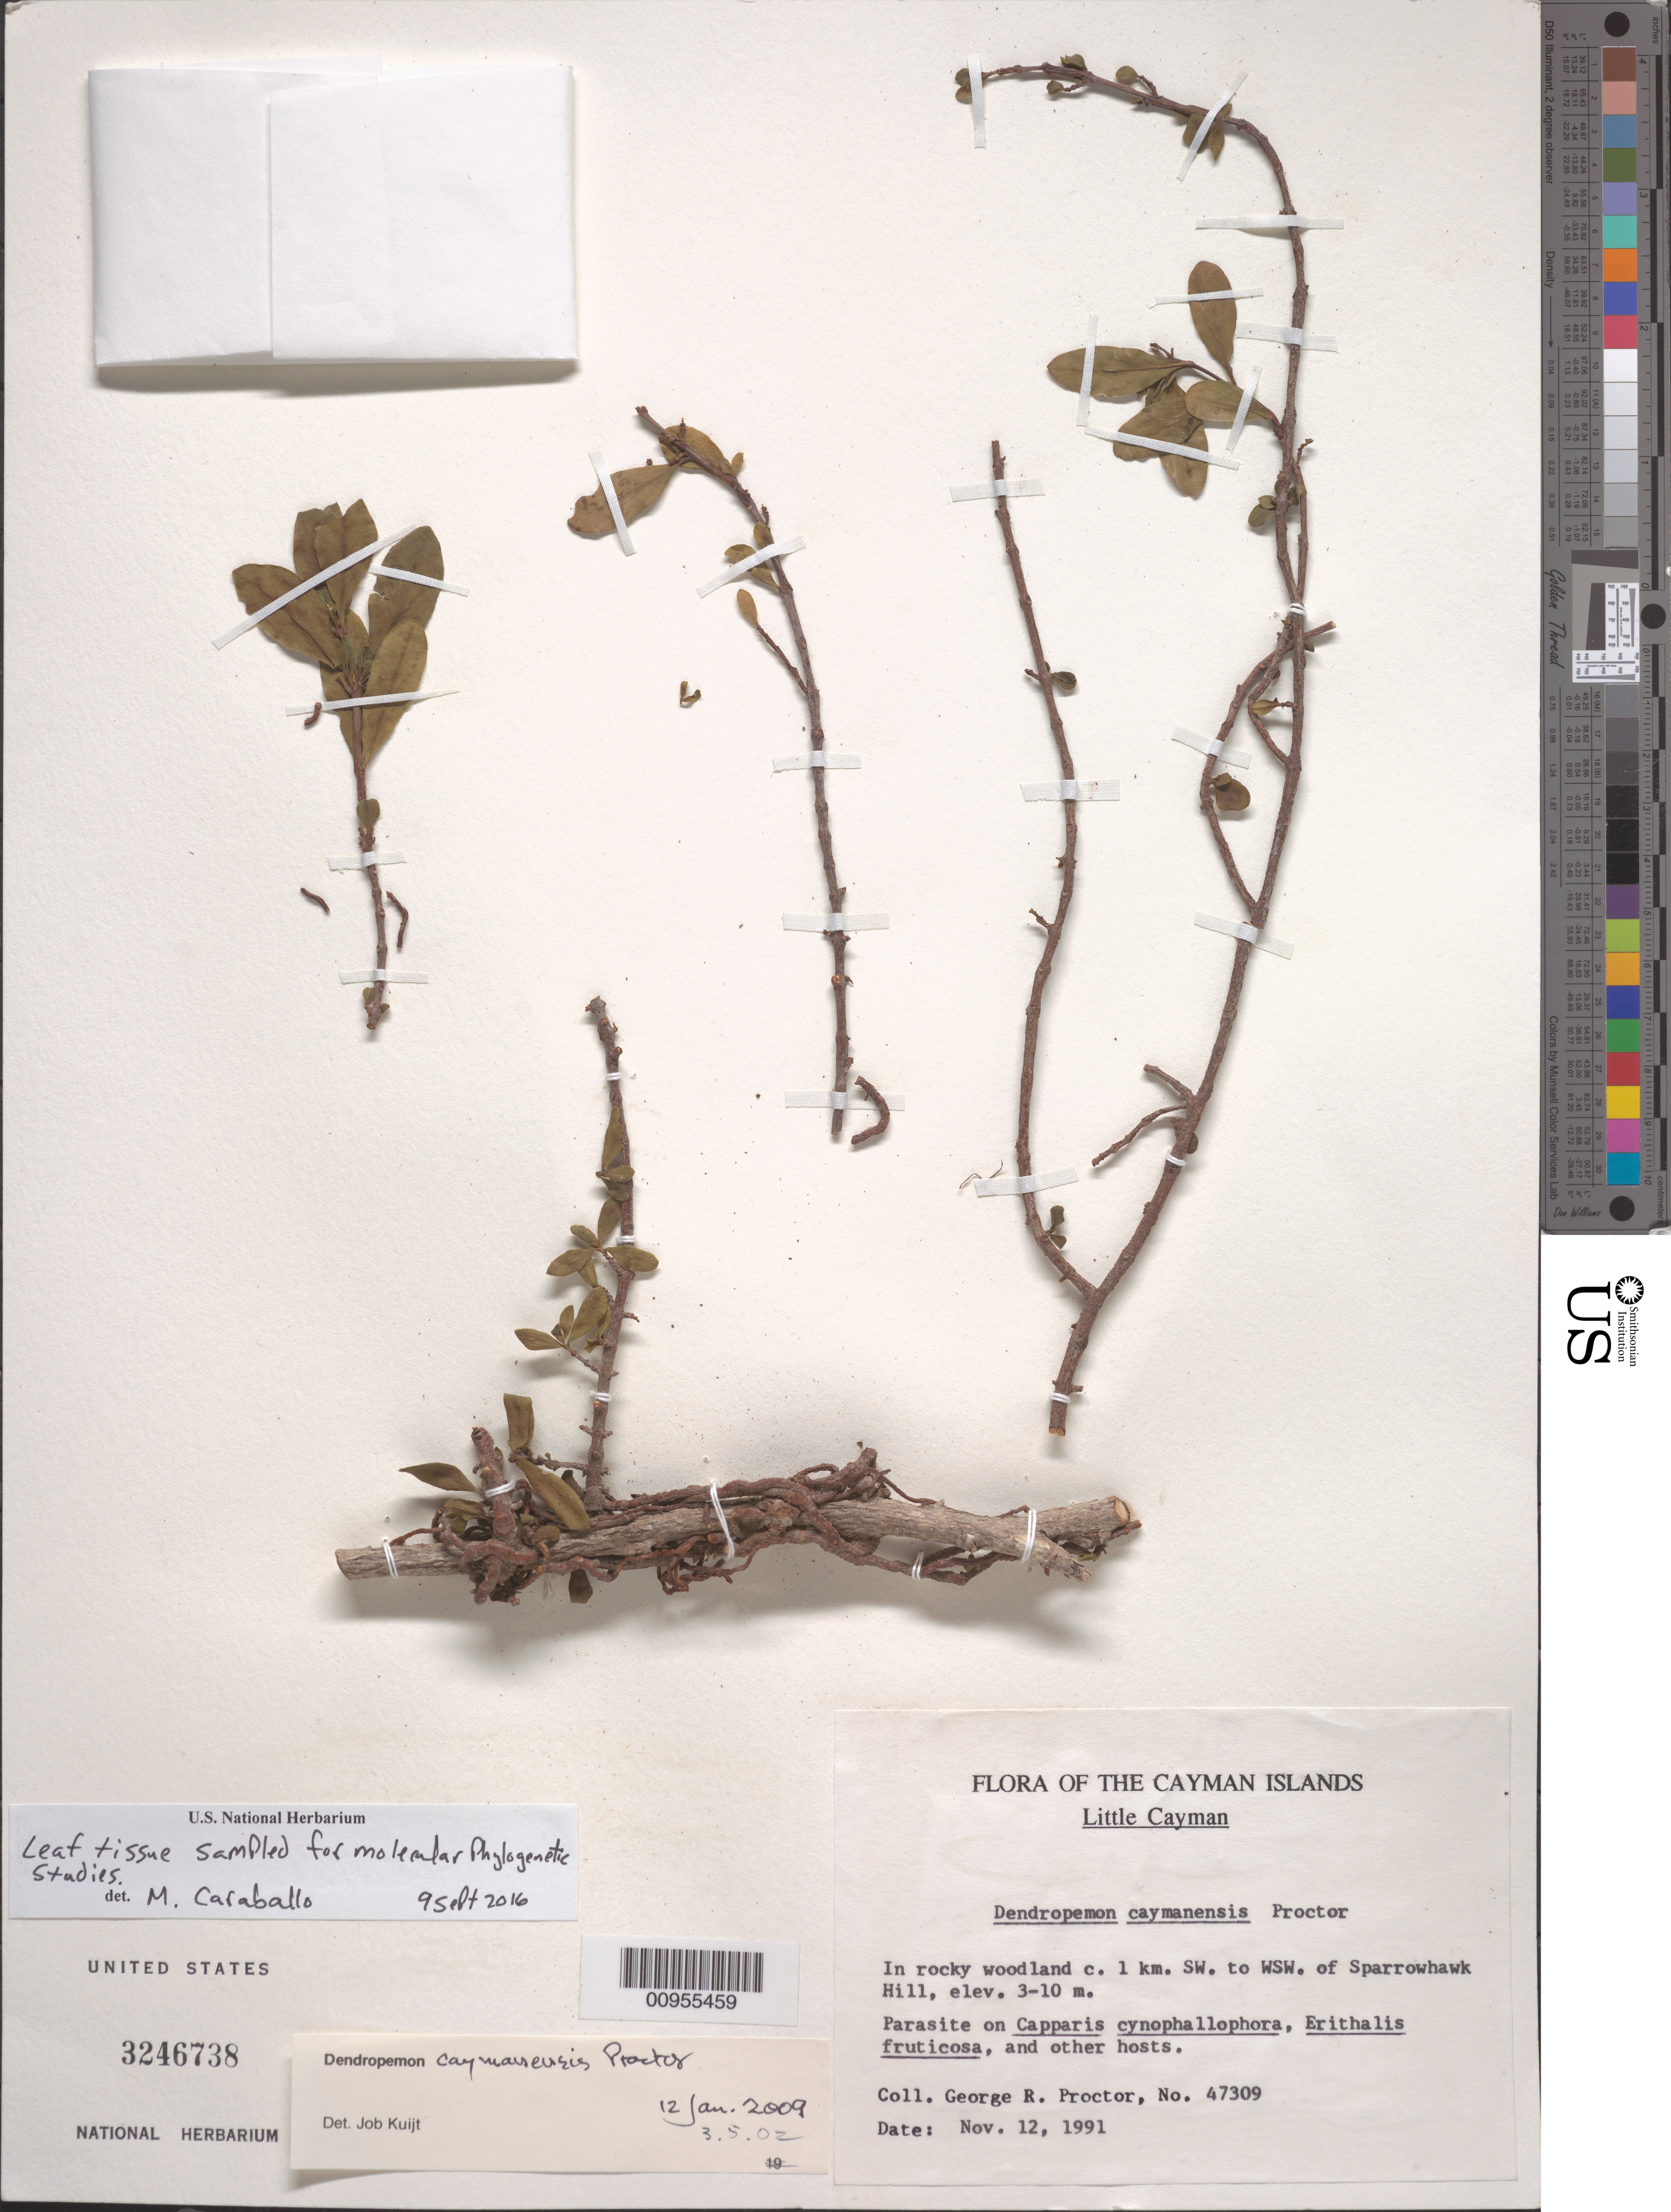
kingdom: Plantae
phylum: Tracheophyta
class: Magnoliopsida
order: Santalales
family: Loranthaceae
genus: Dendropemon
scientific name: Dendropemon caymanensis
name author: Proctor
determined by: Kuijt, Job, (CANADA)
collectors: G. R. Proctor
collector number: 47309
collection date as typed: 12 Nov 1991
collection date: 1991-11-12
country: Cayman Islands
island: Little Cayman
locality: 1 km SW to WSW of Sparrowhawk Hill.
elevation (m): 3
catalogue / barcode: US 3246738